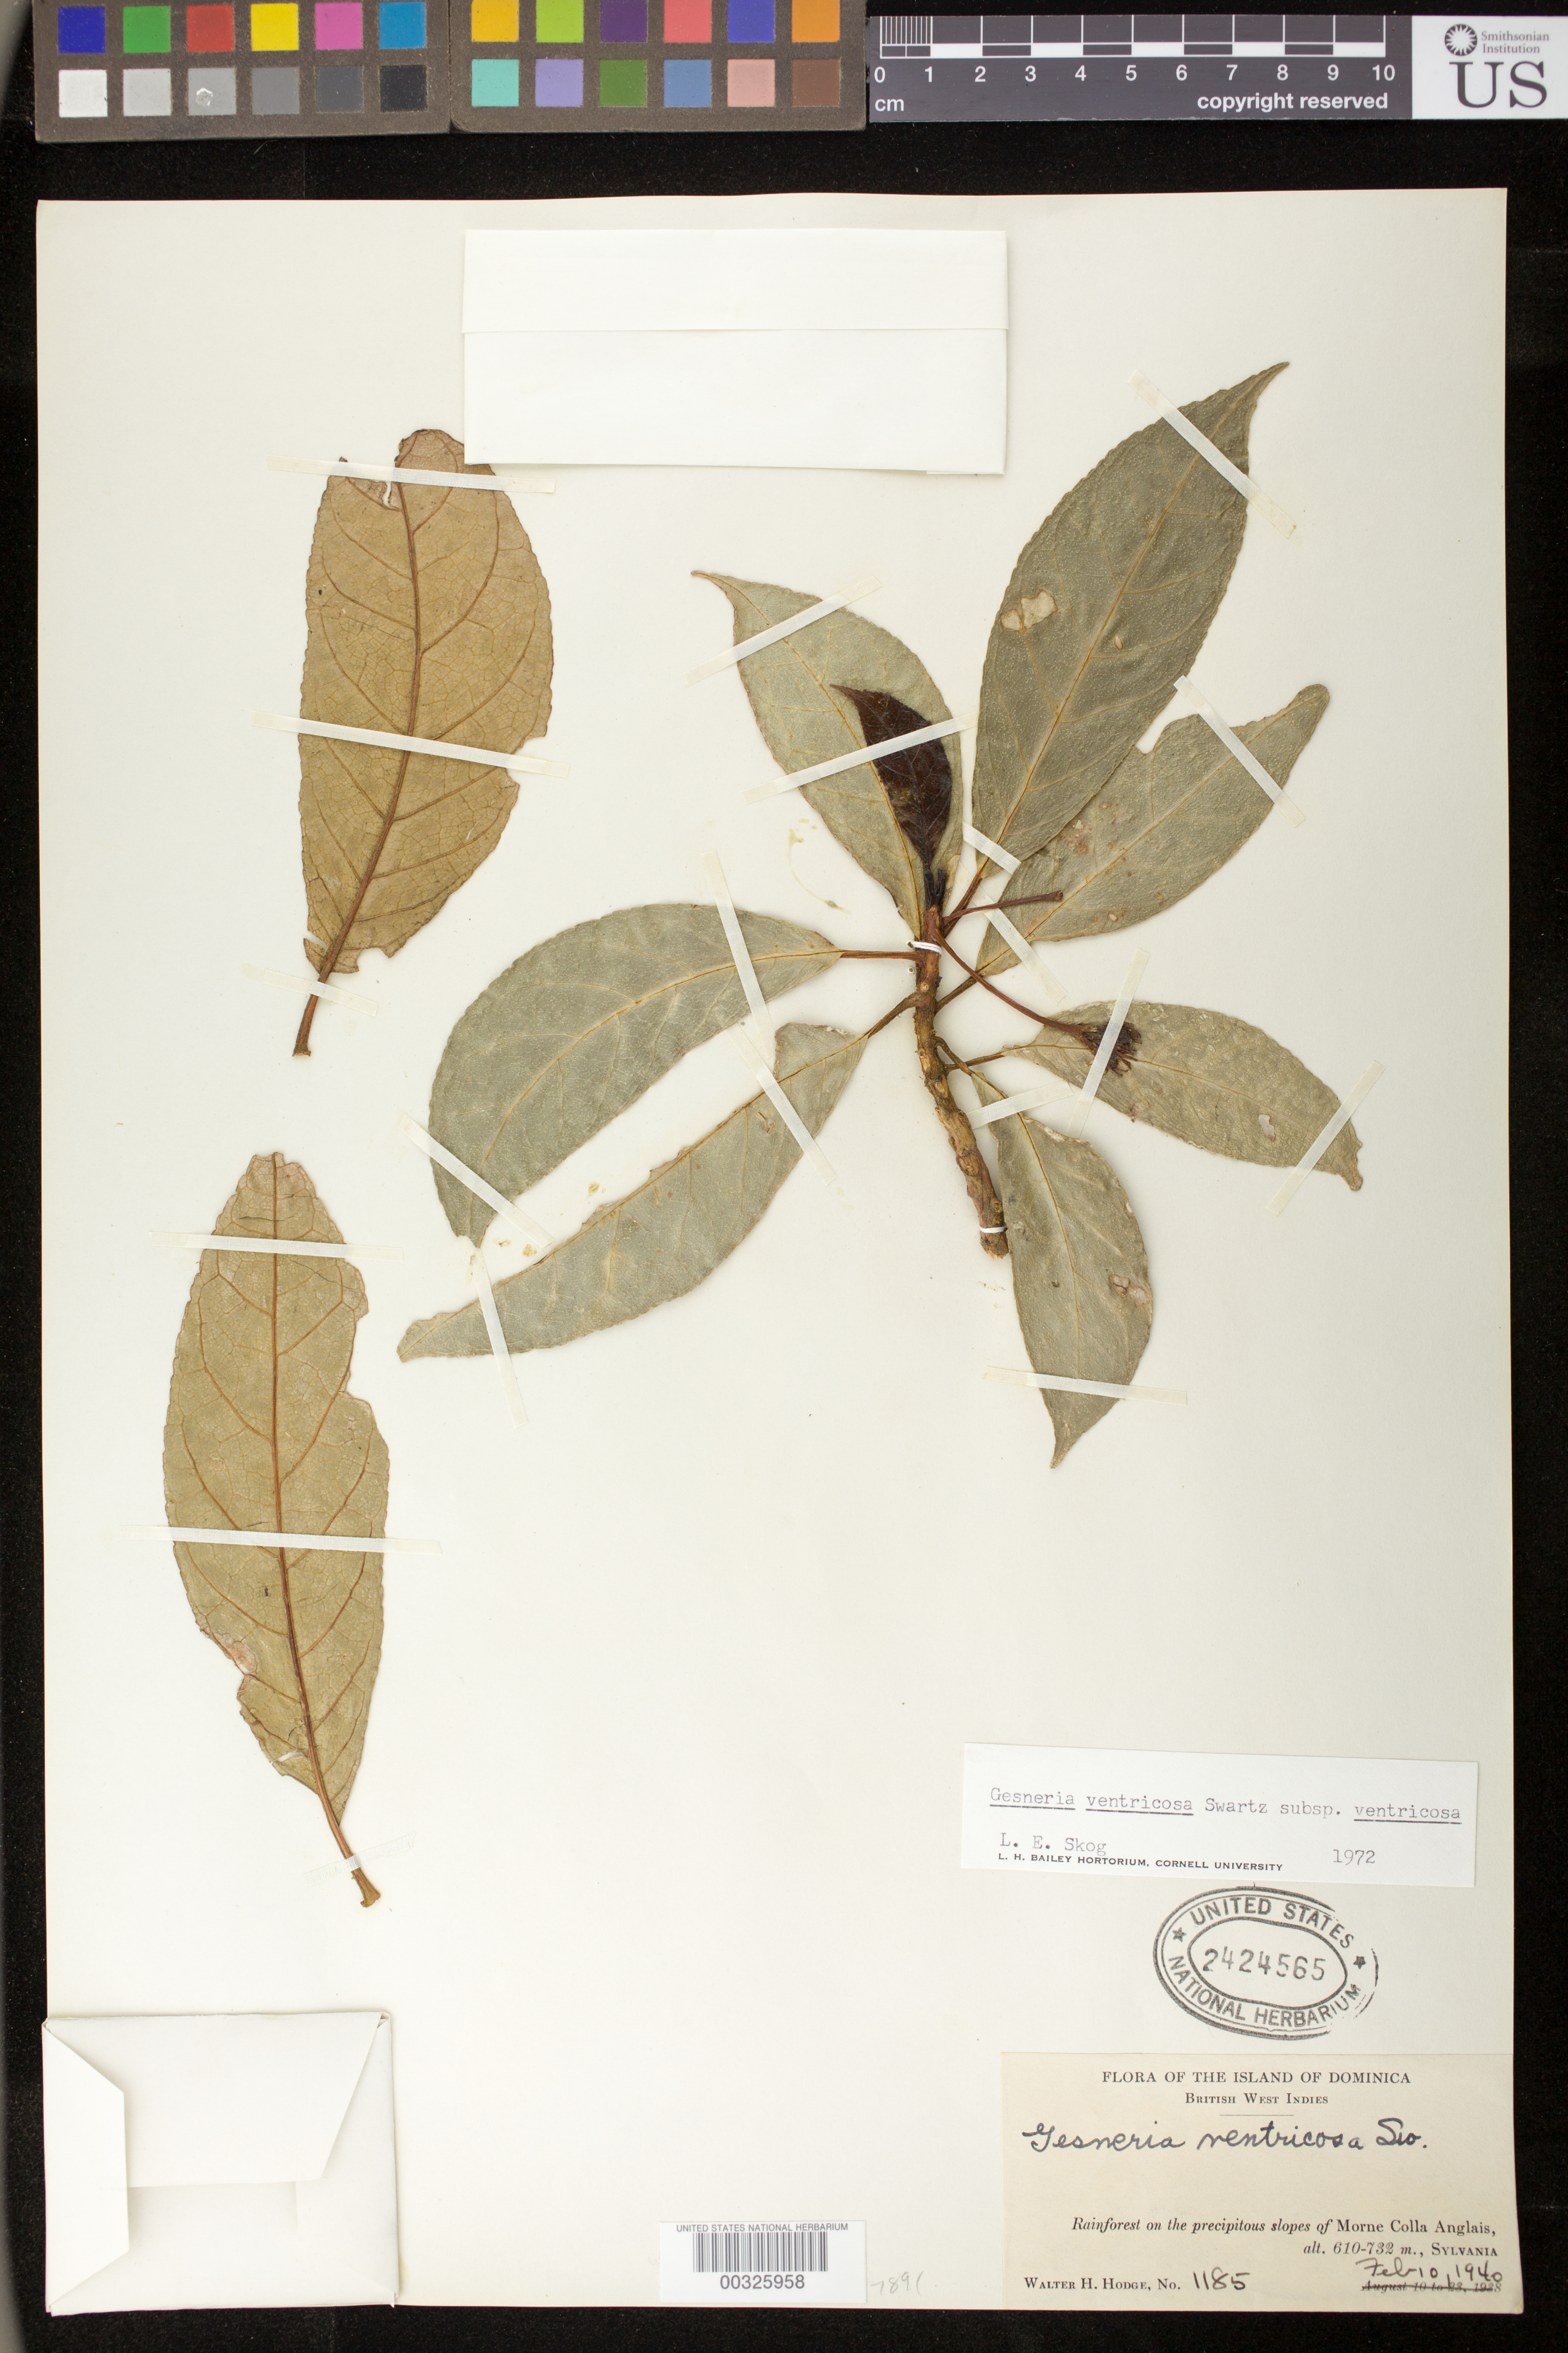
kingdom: Plantae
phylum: Tracheophyta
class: Magnoliopsida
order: Lamiales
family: Gesneriaceae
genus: Gesneria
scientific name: Gesneria ventricosa subsp. ventricosa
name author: Sw.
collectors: W. Hodge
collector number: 1185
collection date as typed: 10 Feb 1940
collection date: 1940-02-10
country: Dominica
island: Dominica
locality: Morne Colla Anglais, Sylvania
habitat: Rainforest on precipitous slopes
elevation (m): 610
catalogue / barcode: US 2424565